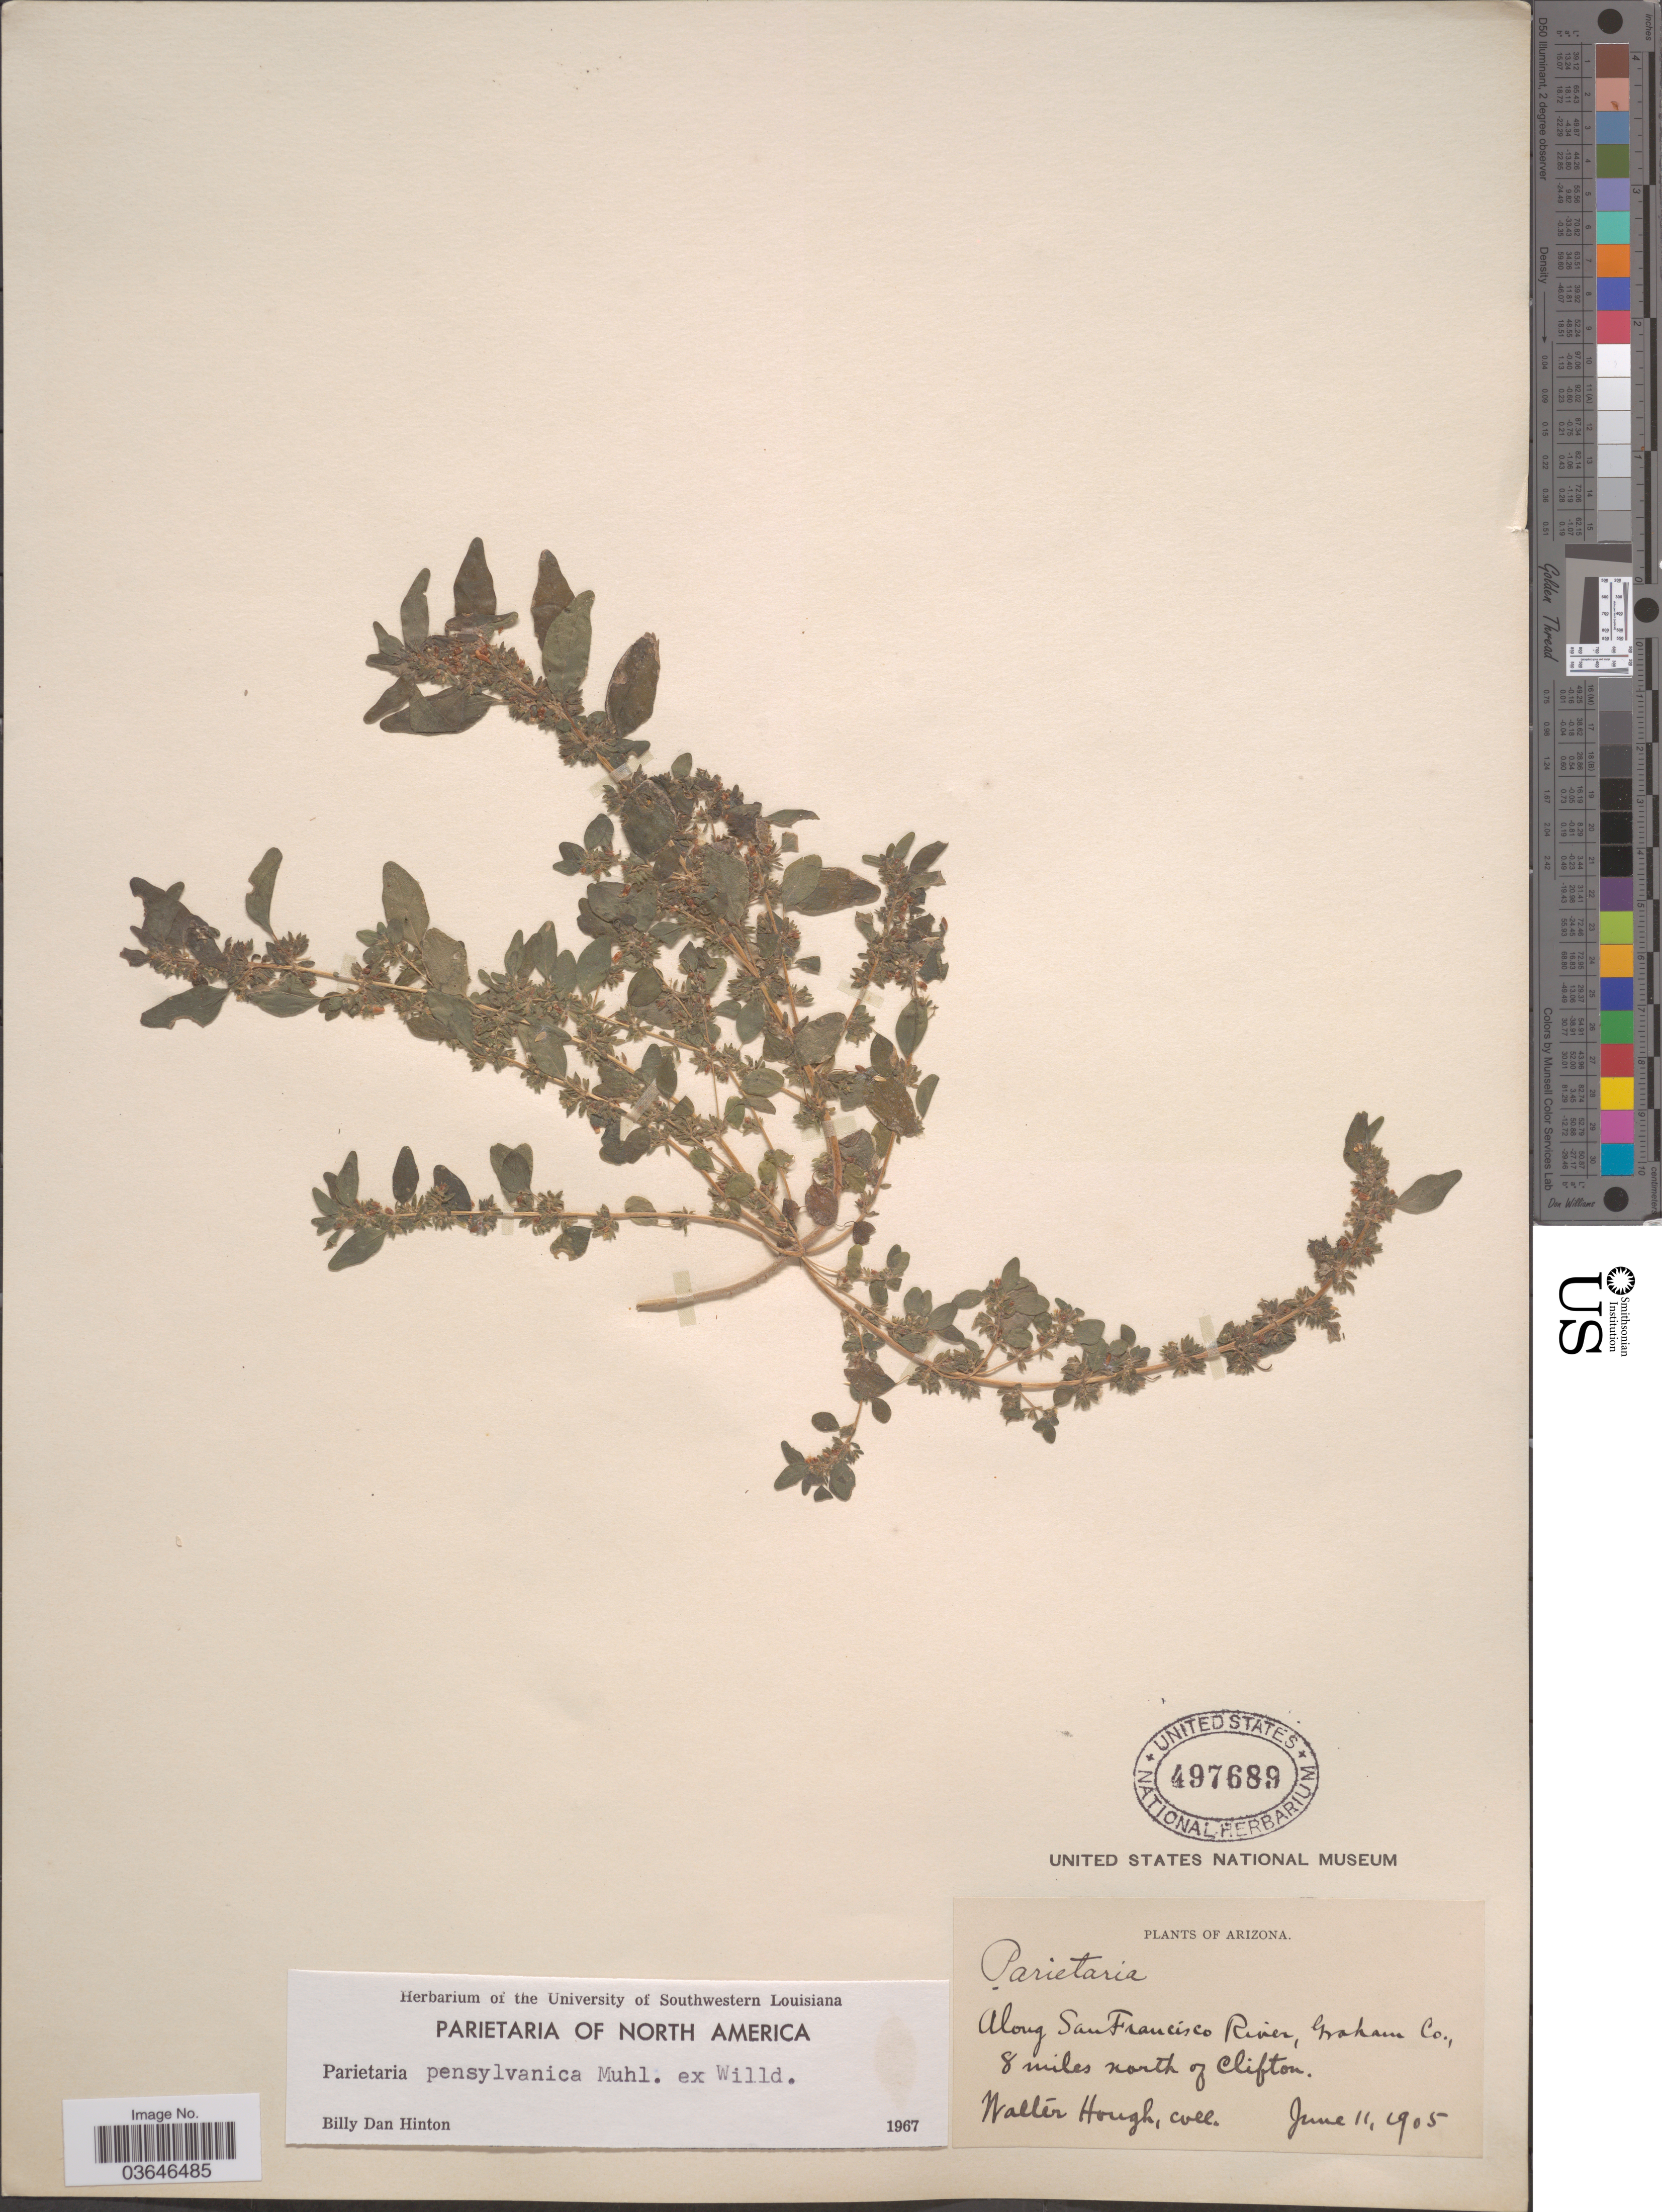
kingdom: Plantae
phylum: Tracheophyta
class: Magnoliopsida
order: Rosales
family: Urticaceae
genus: Parietaria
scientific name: Parietaria pensylvanica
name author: Muhl. ex Willd.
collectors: W. Hough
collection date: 1905-06-11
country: United States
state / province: Arizona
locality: Along San Francisco River, Graham Co., 8 miles north of Clifton.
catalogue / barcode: US 497689